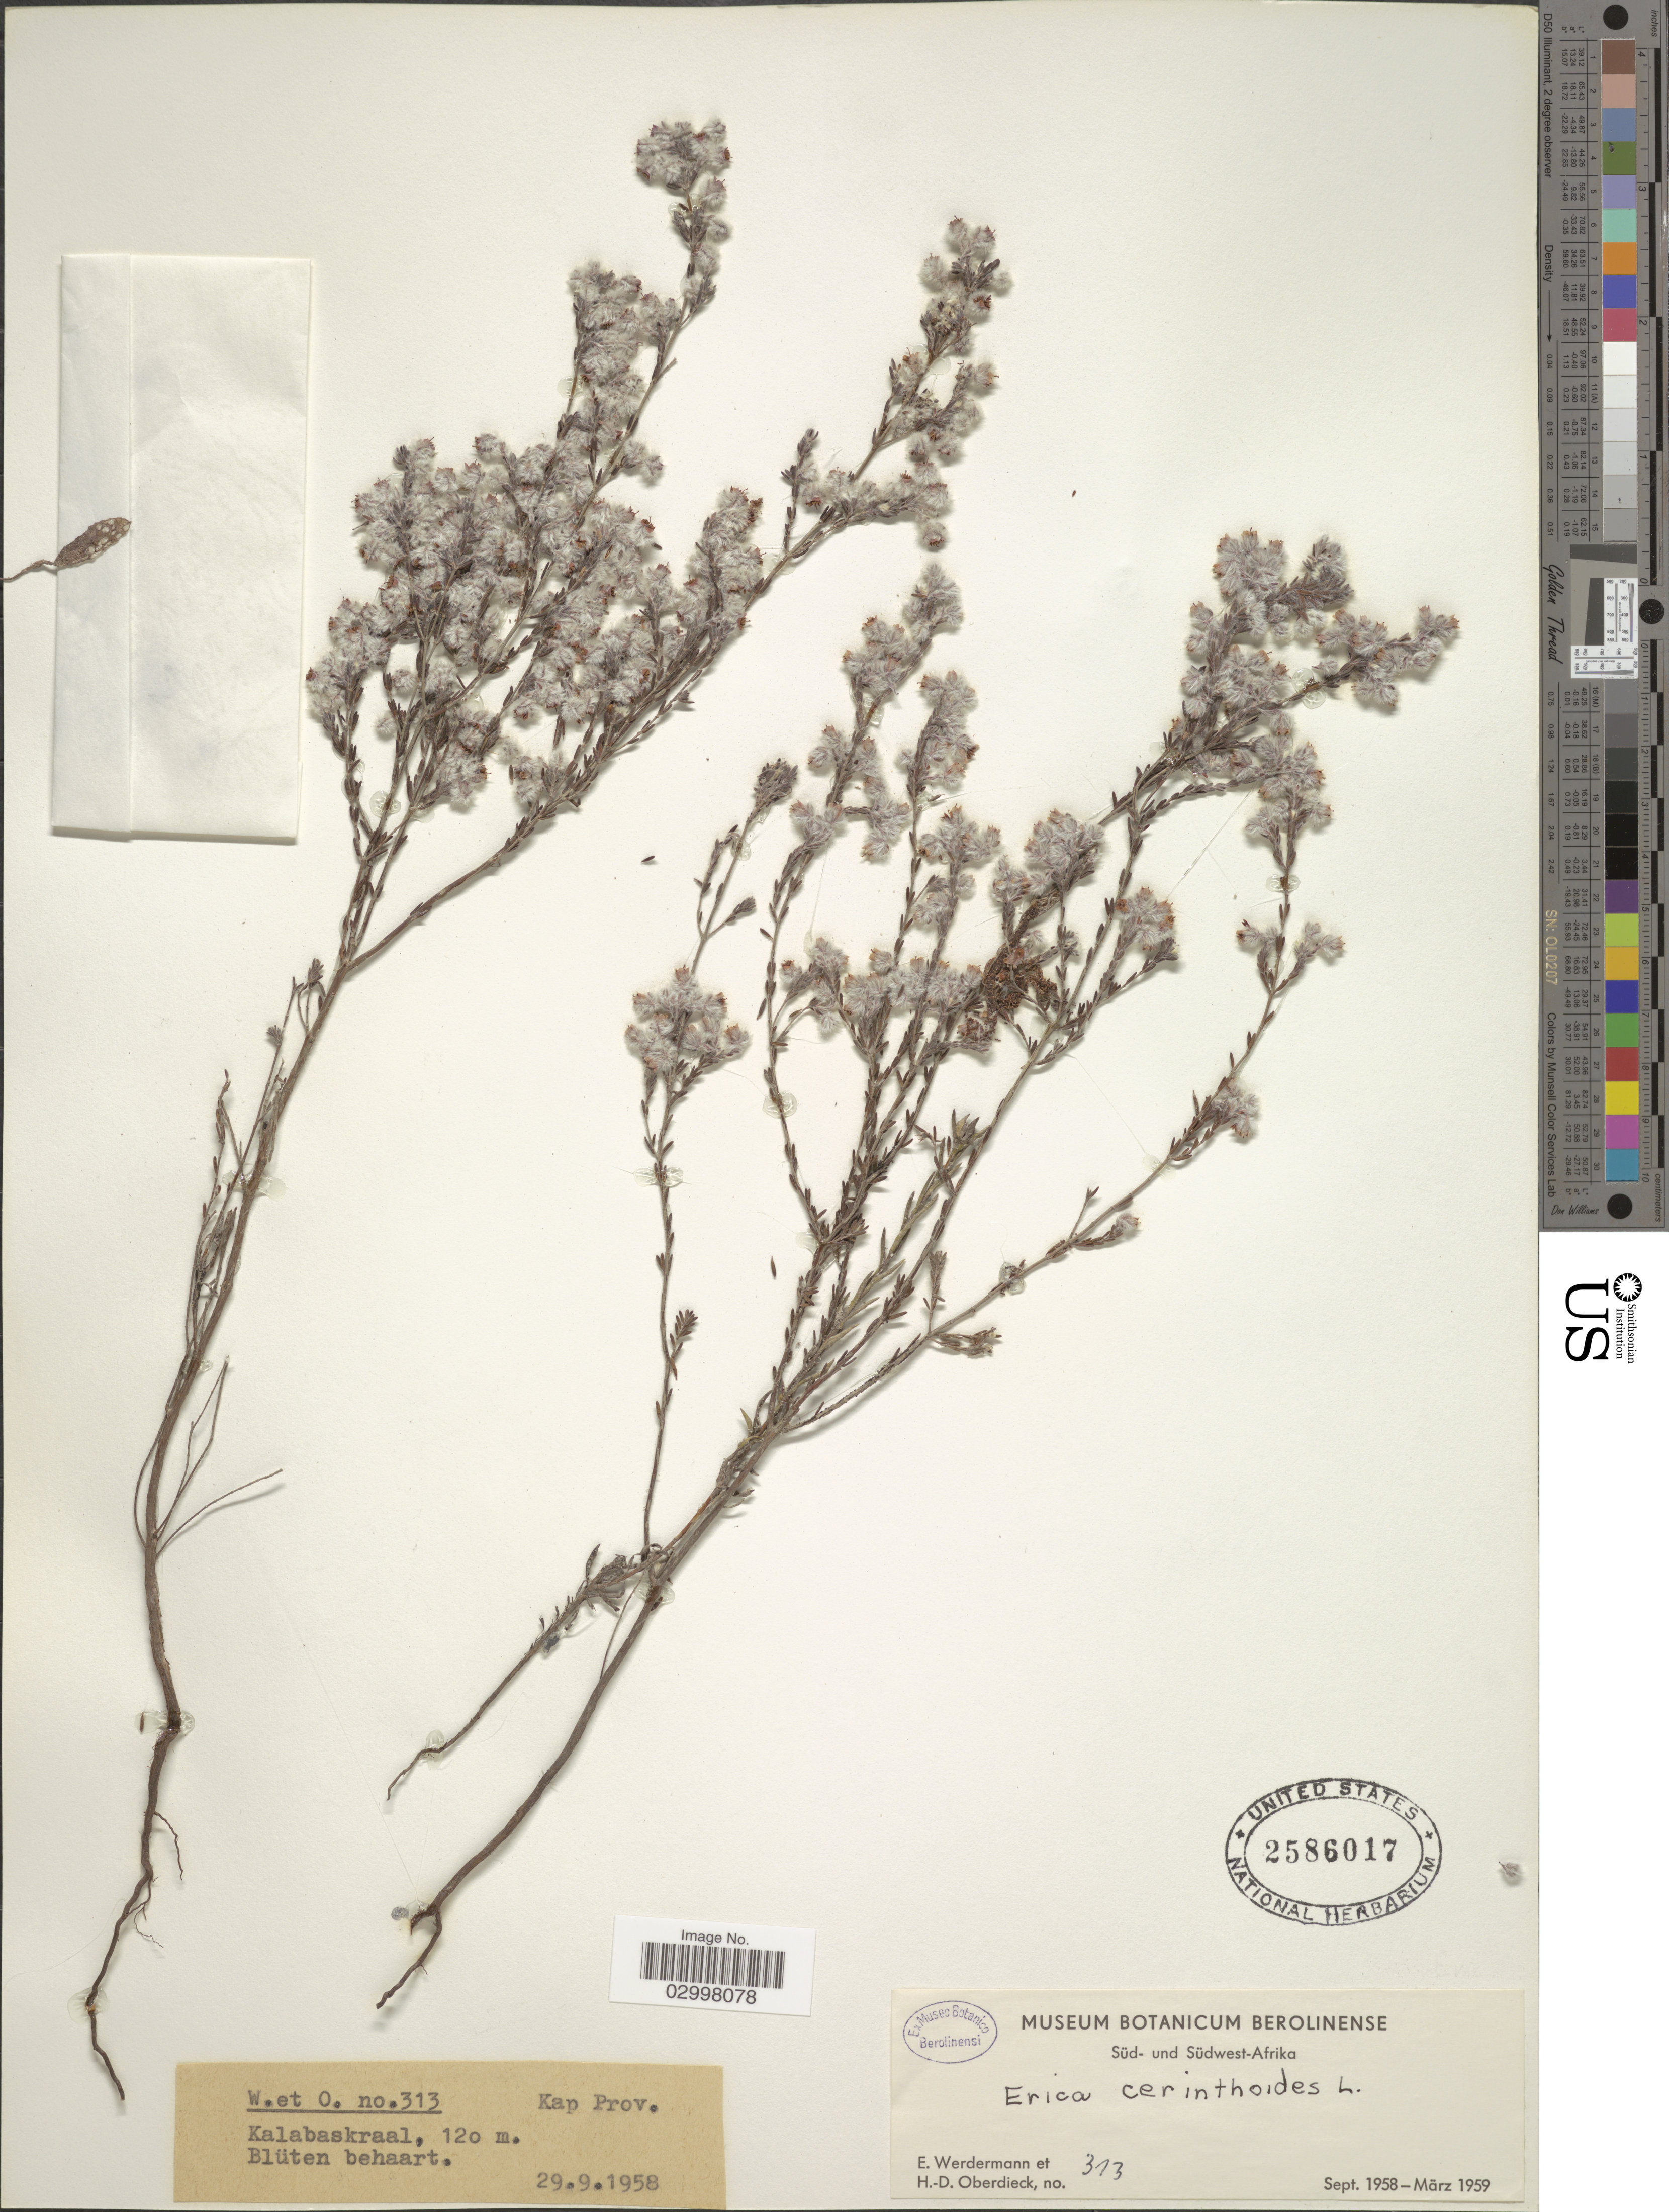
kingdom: Plantae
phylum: Tracheophyta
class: Magnoliopsida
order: Ericales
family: Ericaceae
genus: Erica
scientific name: Erica cerinthoides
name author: L.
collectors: E. Werdermann & H. Oberdieck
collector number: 313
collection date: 1958-09-29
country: South Africa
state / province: Western Cape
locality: Kap Prov. Kalabaskraal. Süd-Afrika.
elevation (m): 120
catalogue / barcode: US 2586017